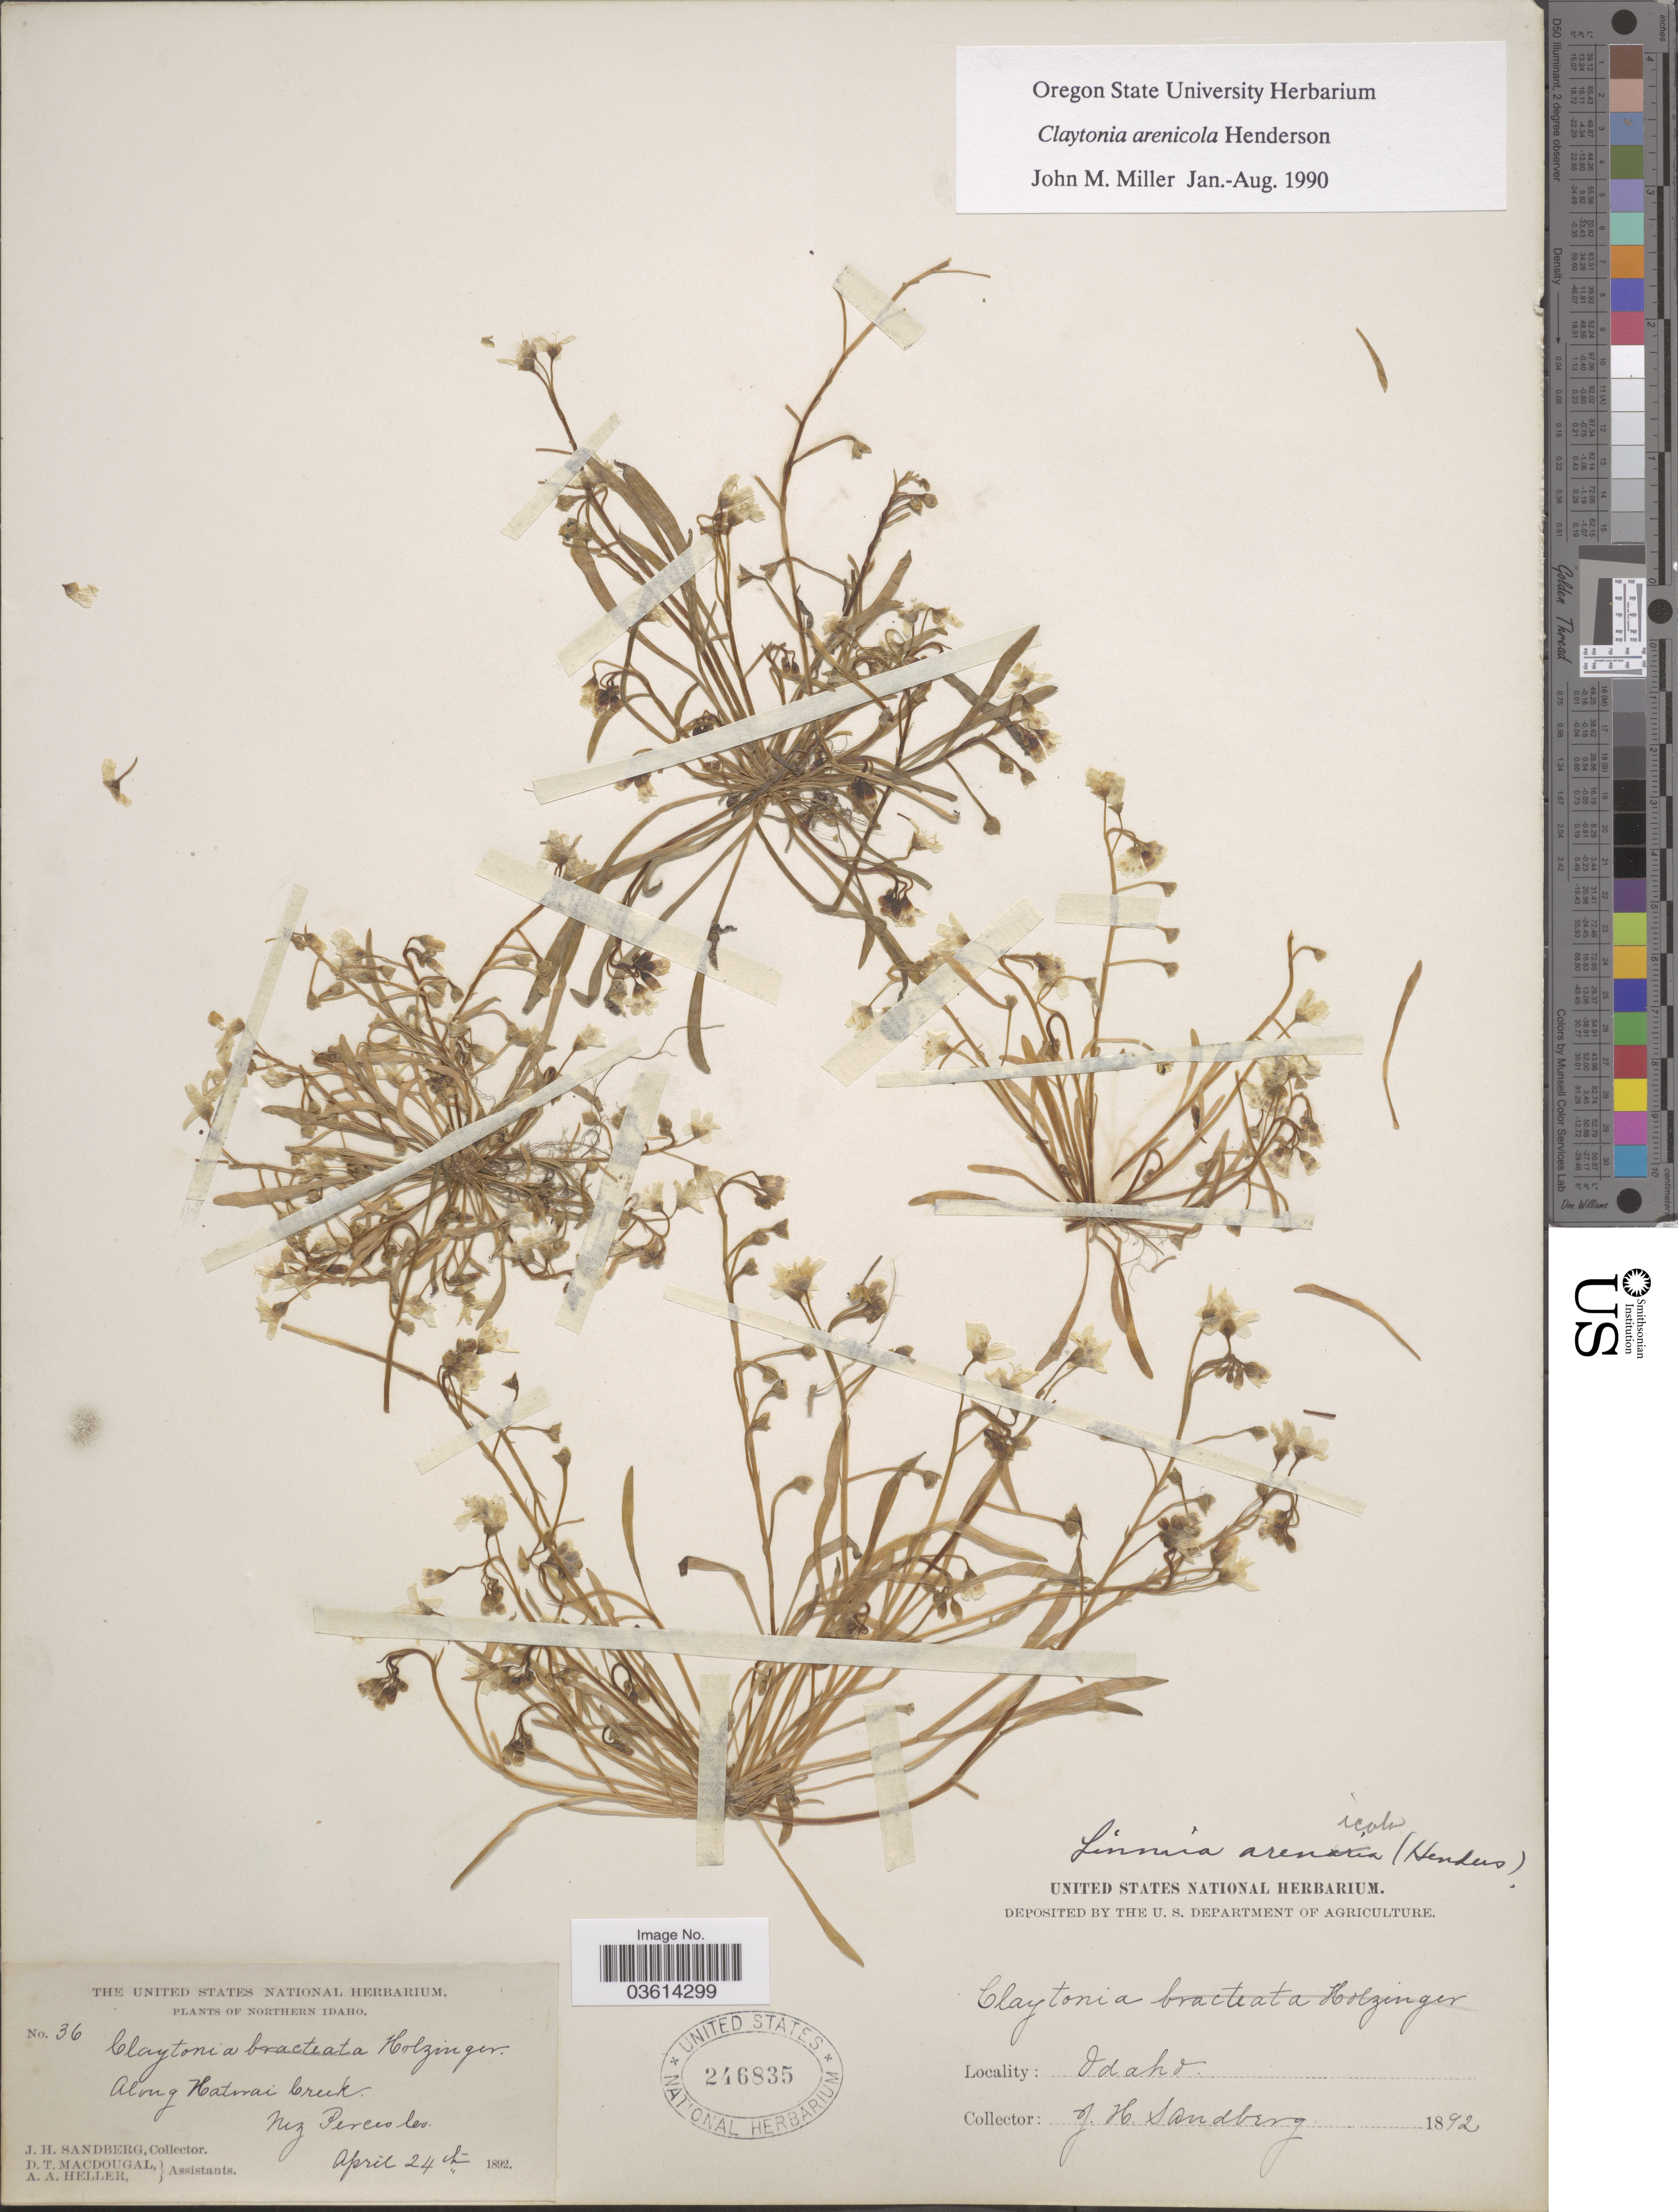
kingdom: Plantae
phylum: Tracheophyta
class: Magnoliopsida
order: Caryophyllales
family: Montiaceae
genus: Claytonia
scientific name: Claytonia arenicola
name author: L.F. Hend.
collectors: J. H. Sandberg, D. T. MacDougal & A. A. Heller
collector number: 36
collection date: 1892-04-24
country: United States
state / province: Idaho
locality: Northern Idaho. Along Katmai Creek. Nez Perces Co.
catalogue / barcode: US 246835